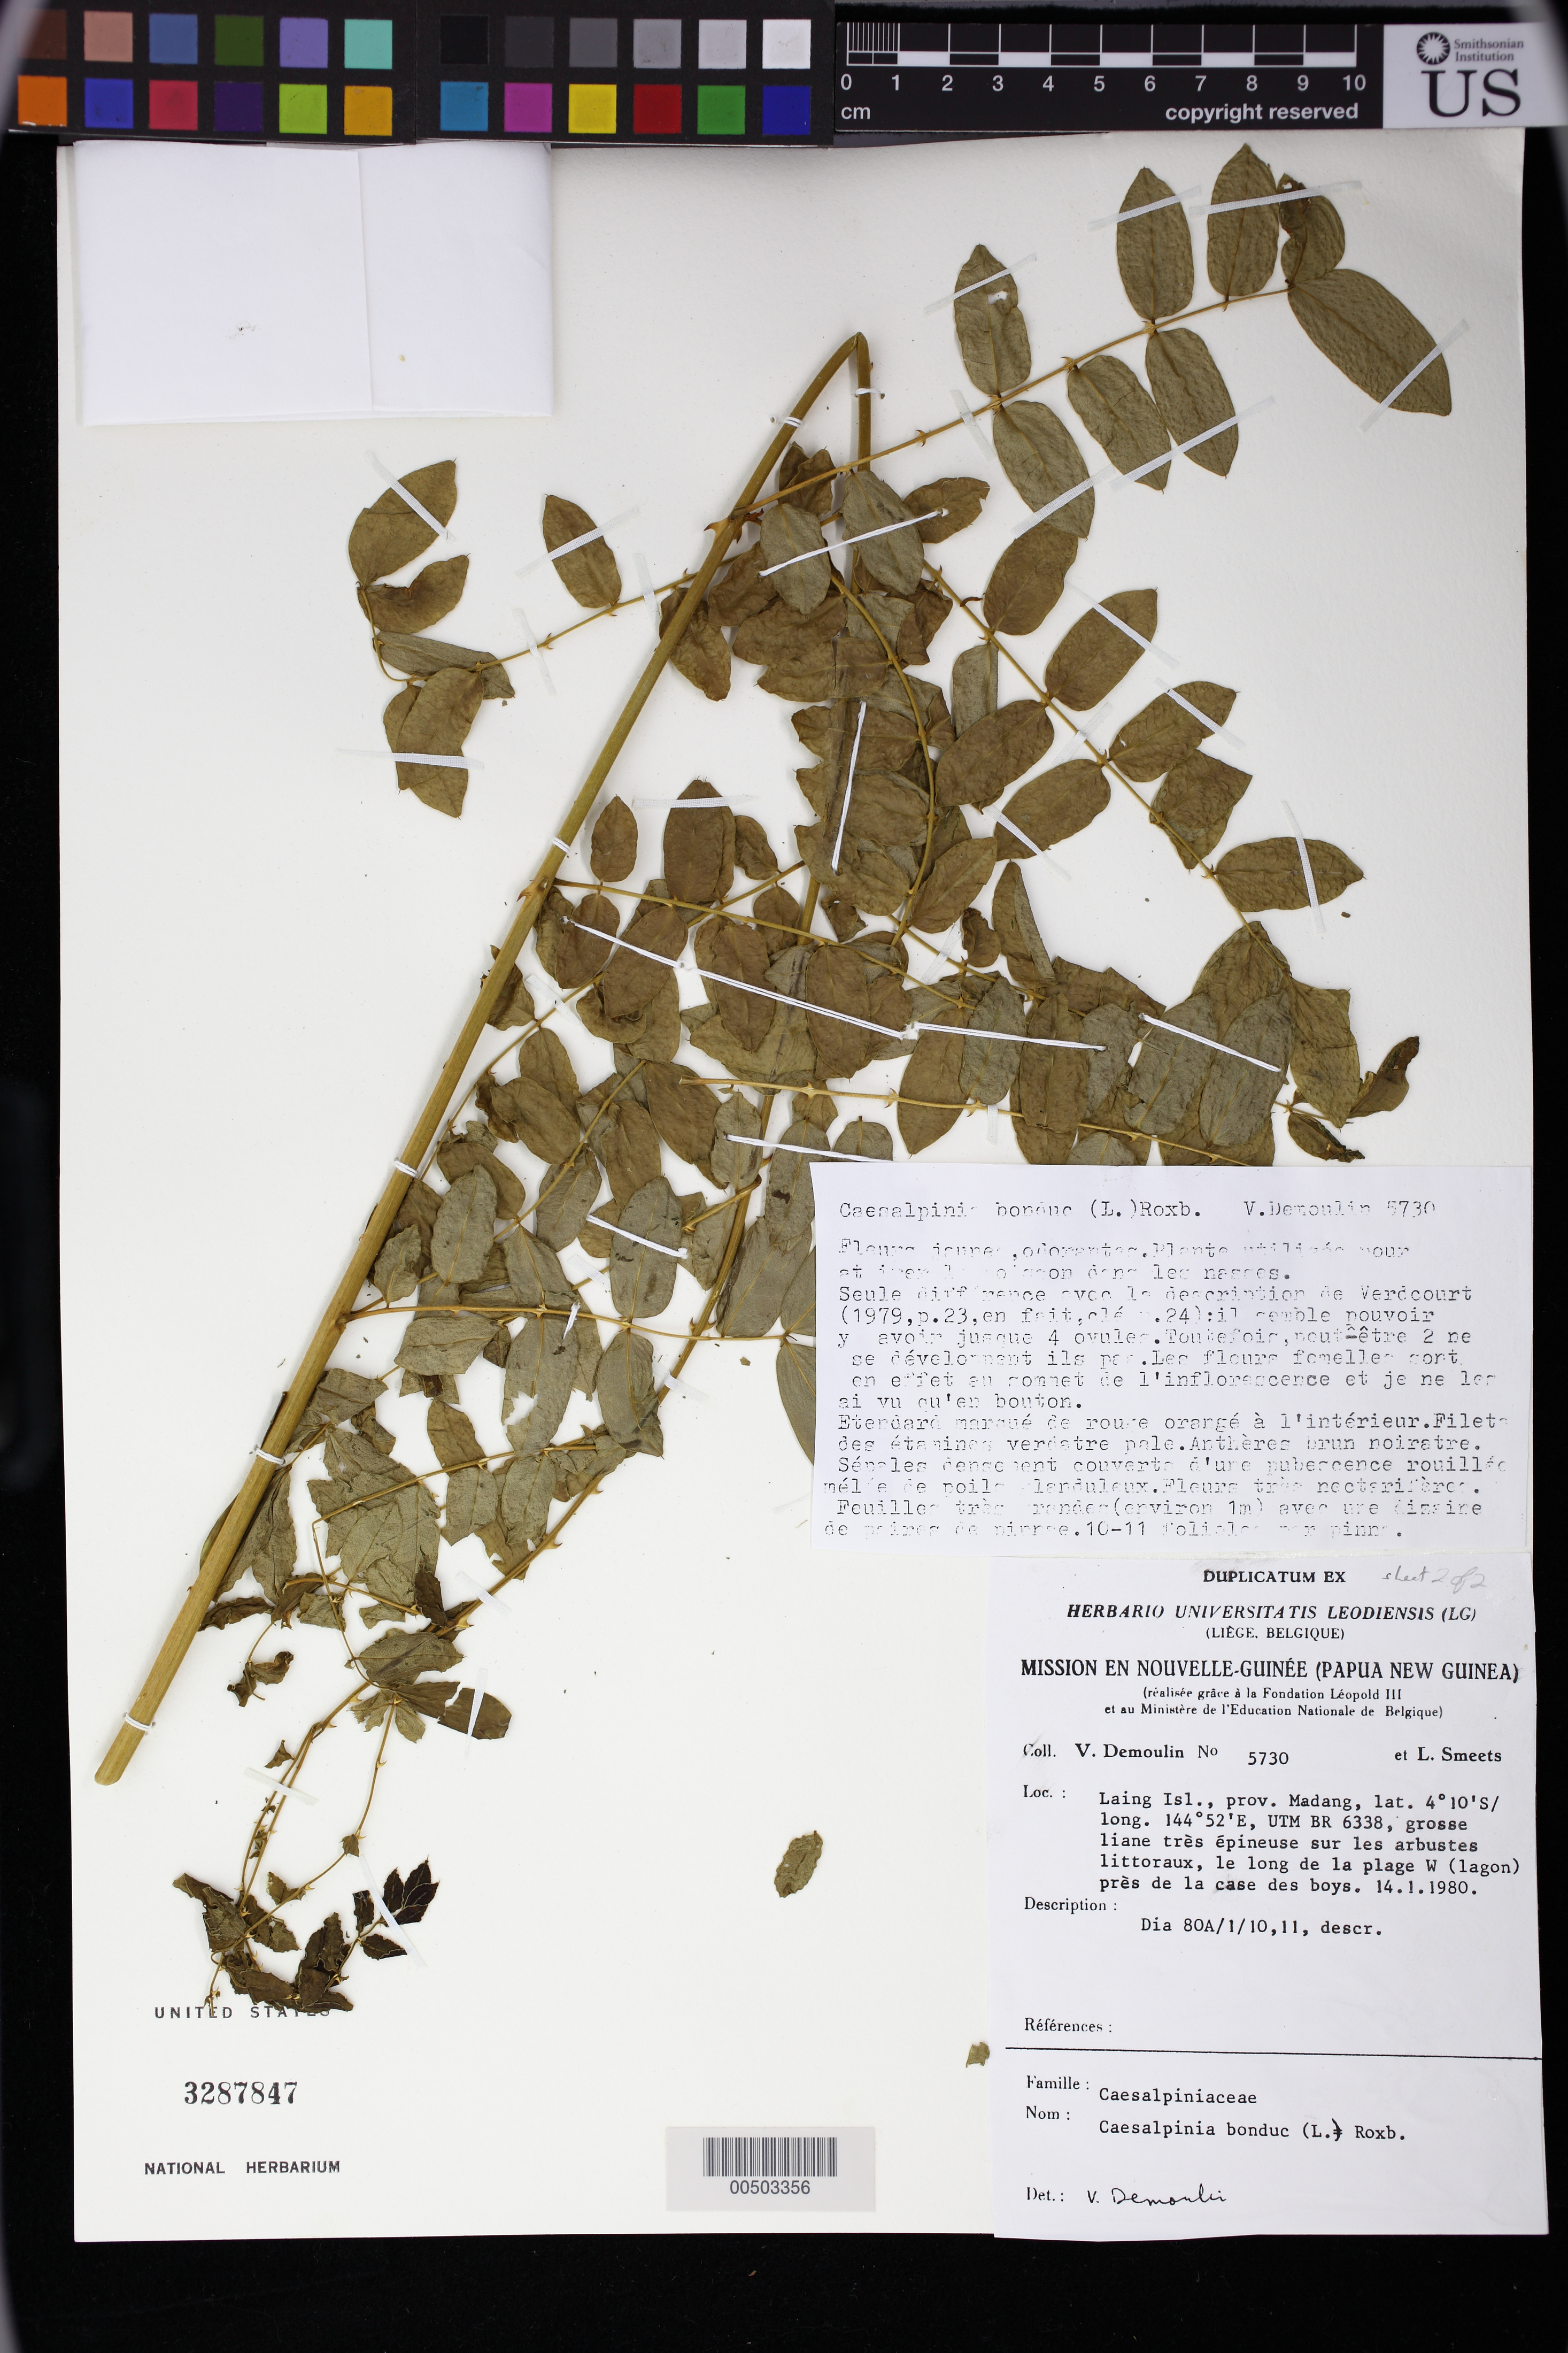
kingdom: Plantae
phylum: Tracheophyta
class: Magnoliopsida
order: Fabales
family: Fabaceae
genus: Guilandina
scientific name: Guilandina bonduc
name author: L.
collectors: V. Demoulin & L. Smeets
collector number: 5730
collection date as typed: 14 Jan 1980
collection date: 1980-01-14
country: Papua New Guinea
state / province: Madang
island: Laing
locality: Laing Isl.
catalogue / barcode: US 3287847